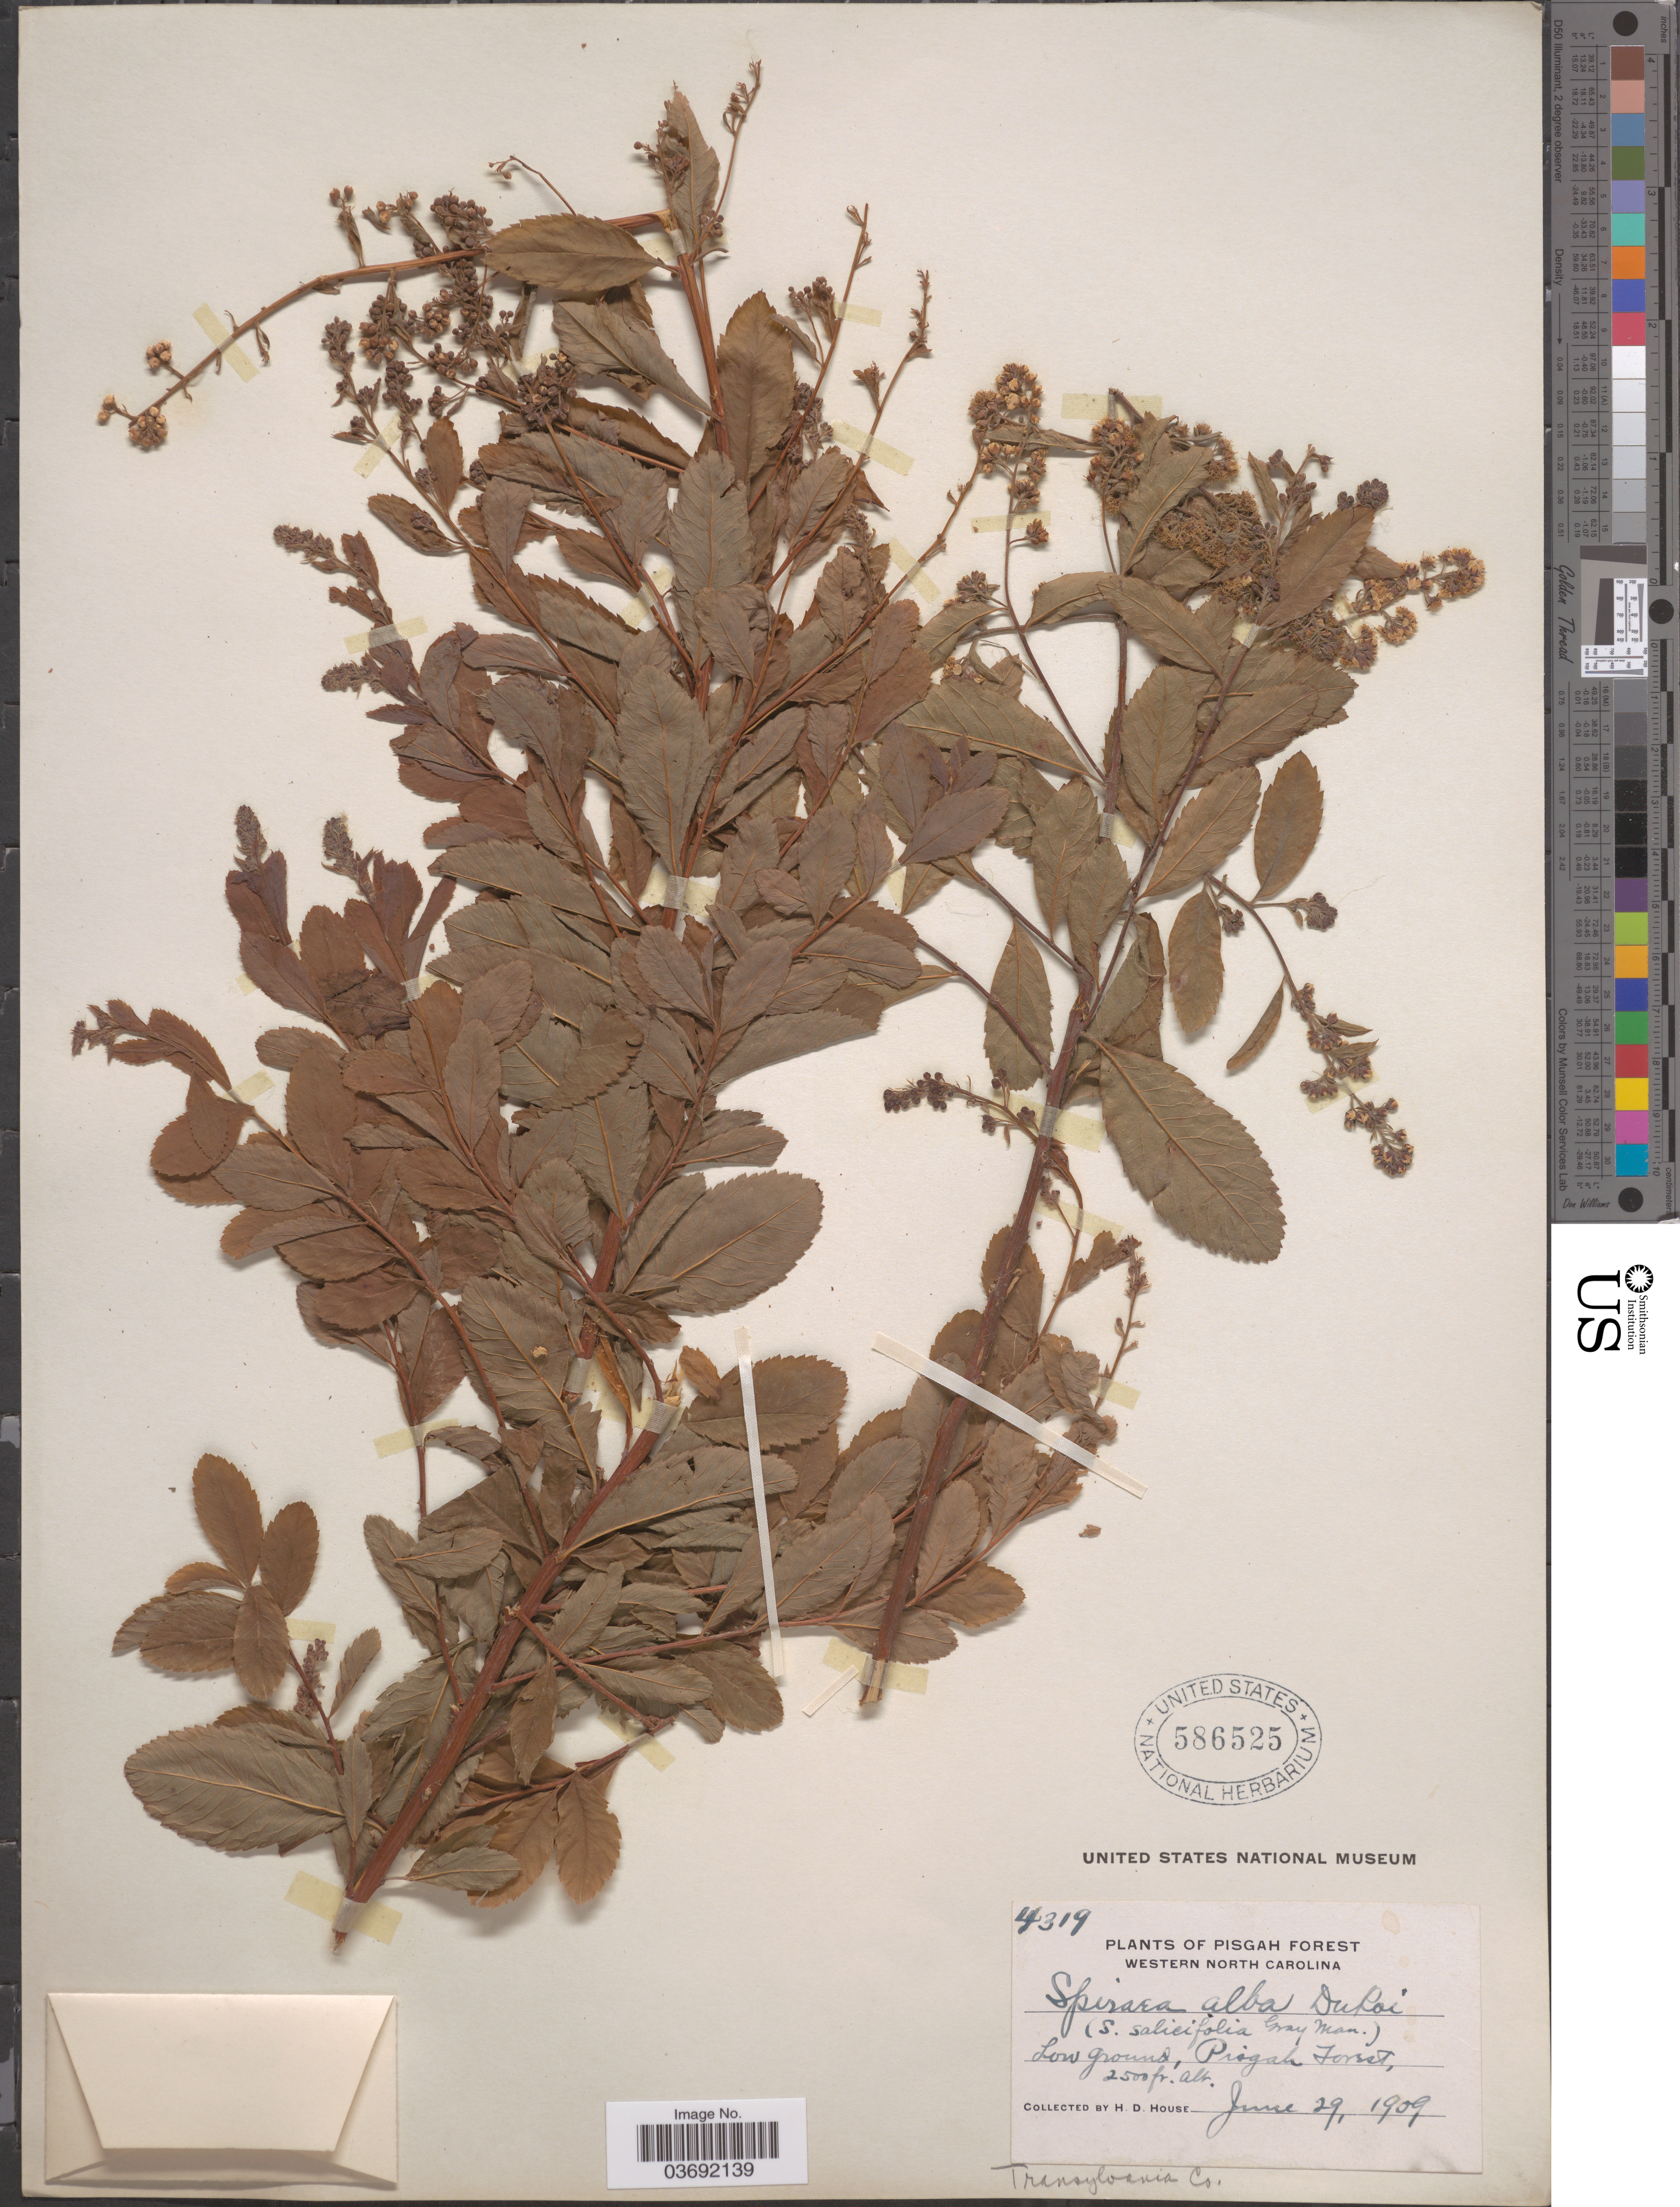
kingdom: Plantae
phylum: Tracheophyta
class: Magnoliopsida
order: Rosales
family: Rosaceae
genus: Spiraea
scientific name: Spiraea alba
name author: Du Roi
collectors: H. D. House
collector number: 4319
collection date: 1909-06-29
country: United States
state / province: North Carolina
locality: Pisgah Forest. Western North Carolina. Pisgah Forest. Transylvania Co.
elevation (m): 762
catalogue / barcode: US 586525